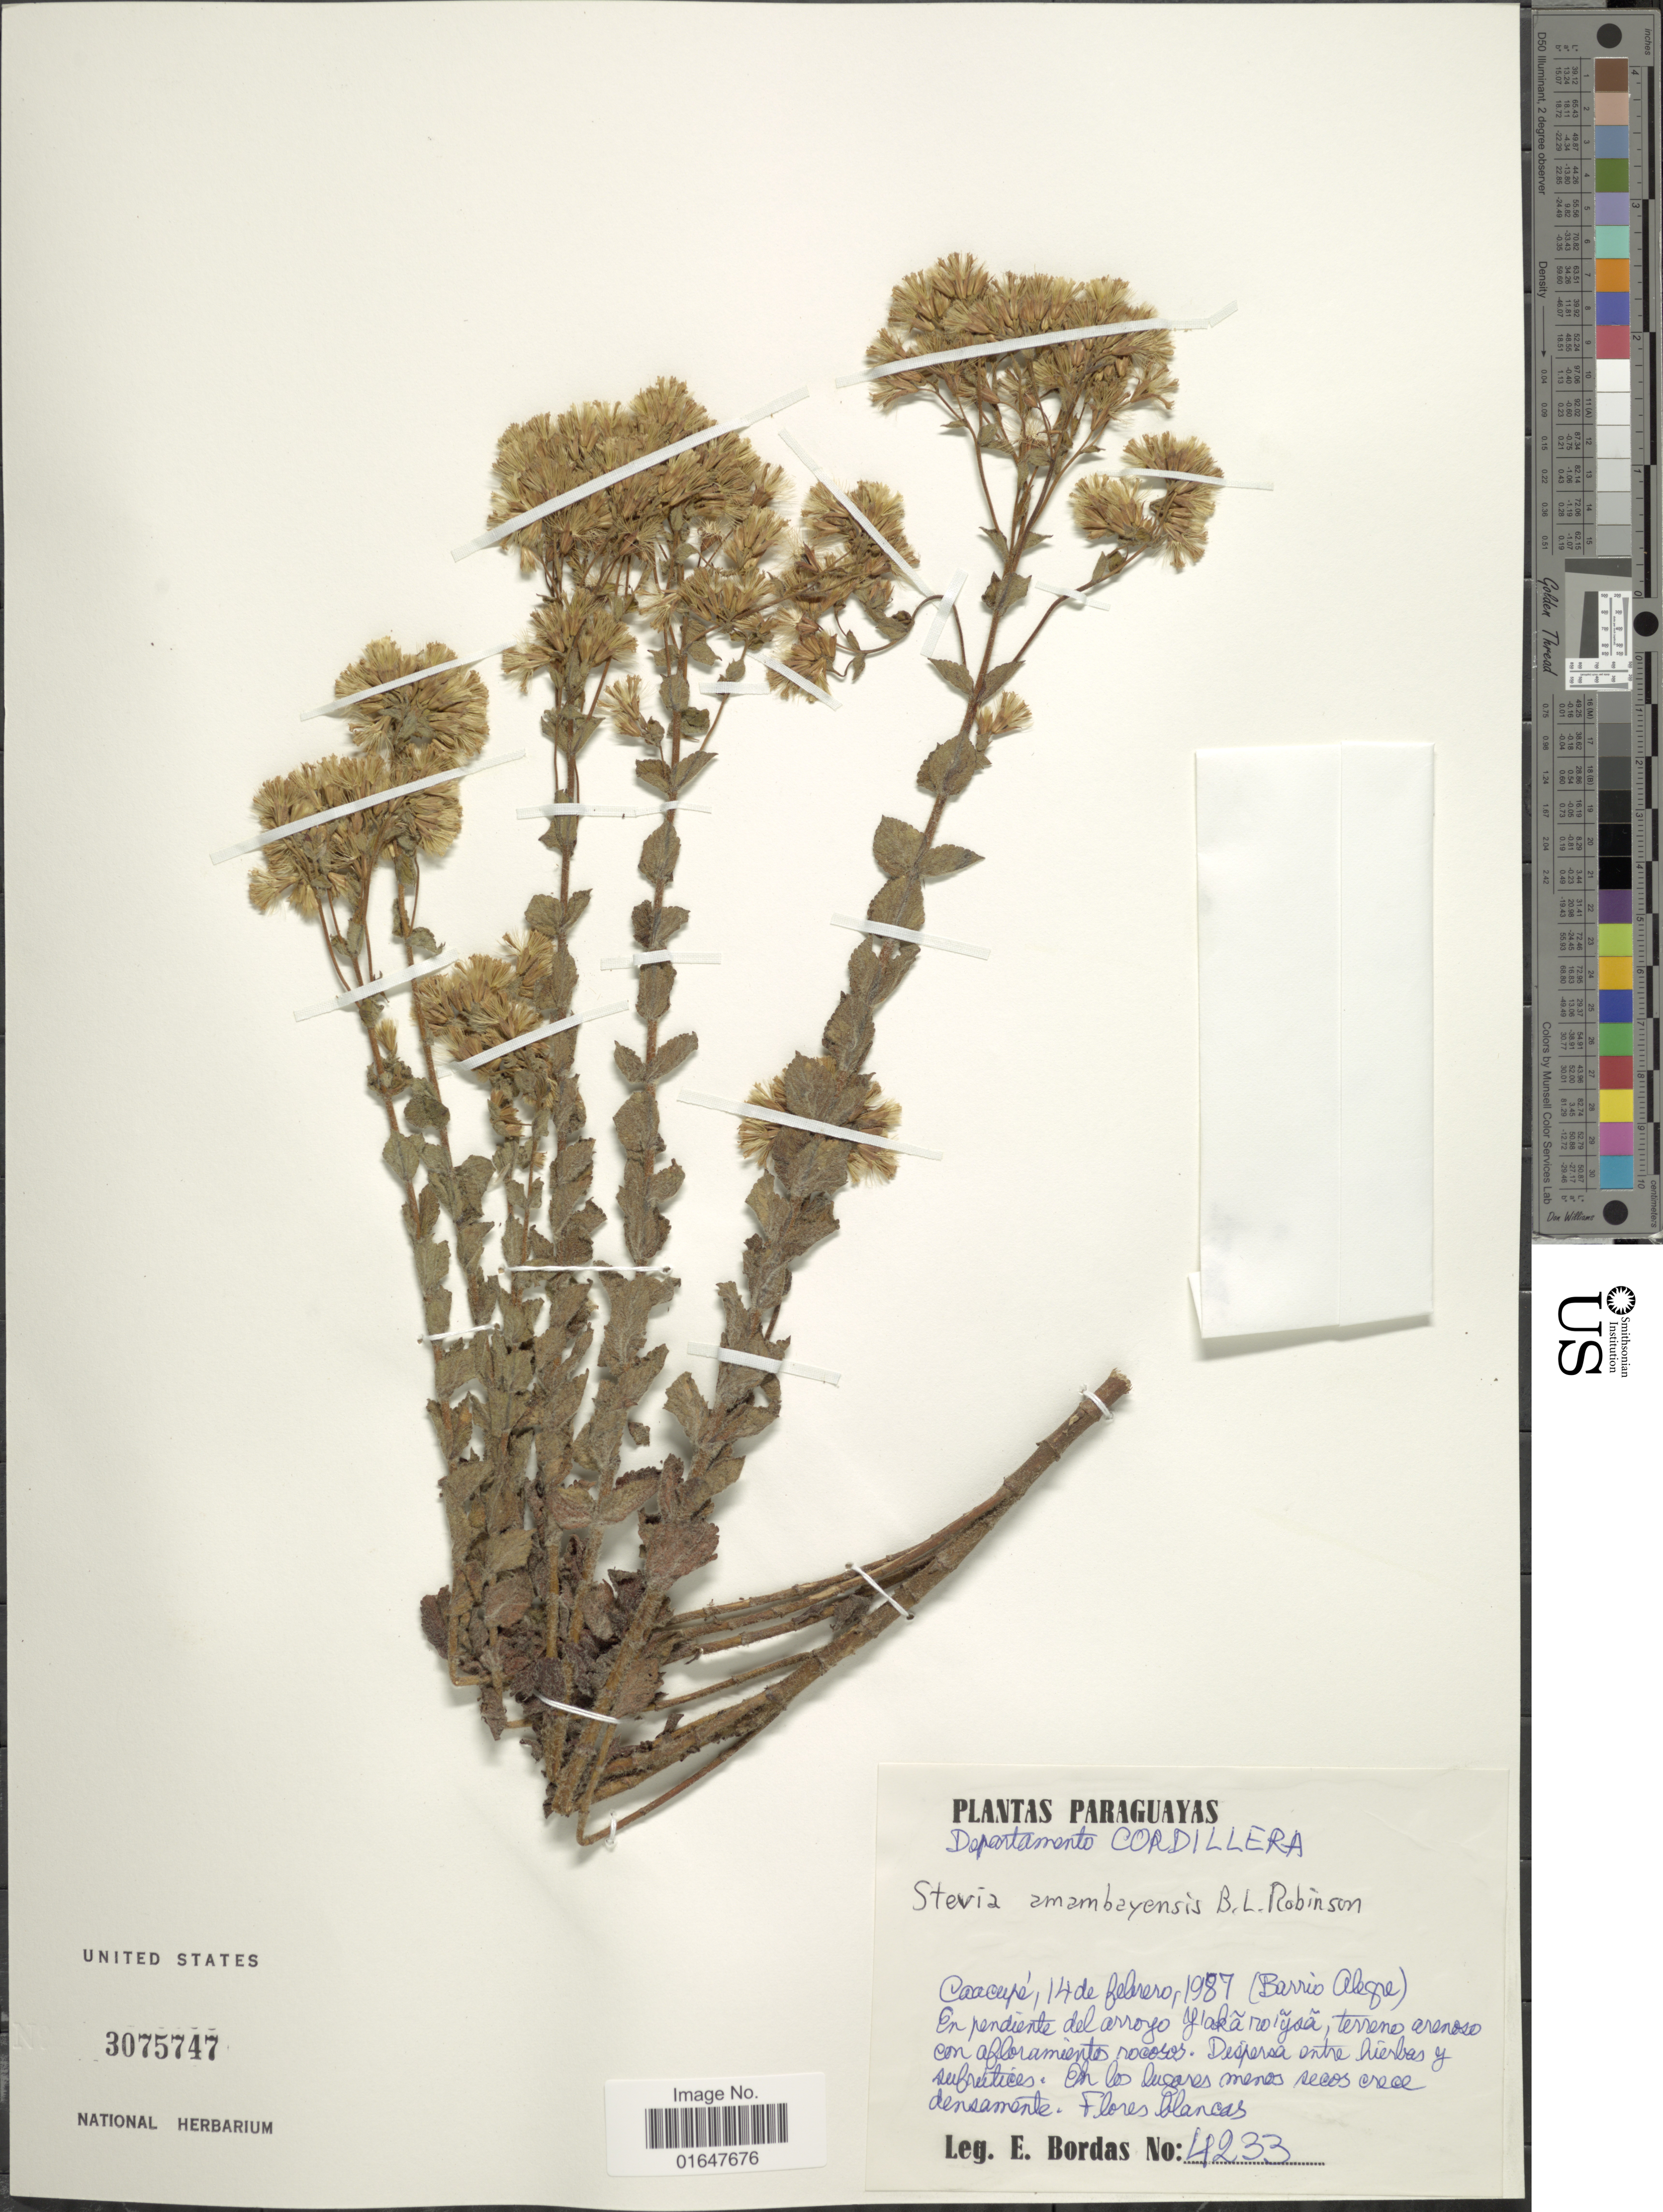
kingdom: Plantae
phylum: Tracheophyta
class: Magnoliopsida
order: Asterales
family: Asteraceae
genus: Stevia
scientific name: Stevia amambayensis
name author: B.L. Rob.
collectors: E. Bordas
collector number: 4233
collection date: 1987-02-14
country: Paraguay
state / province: Cordillera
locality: Paraguayas, Caacupe (Barrio Alegre)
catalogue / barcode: US 3075747